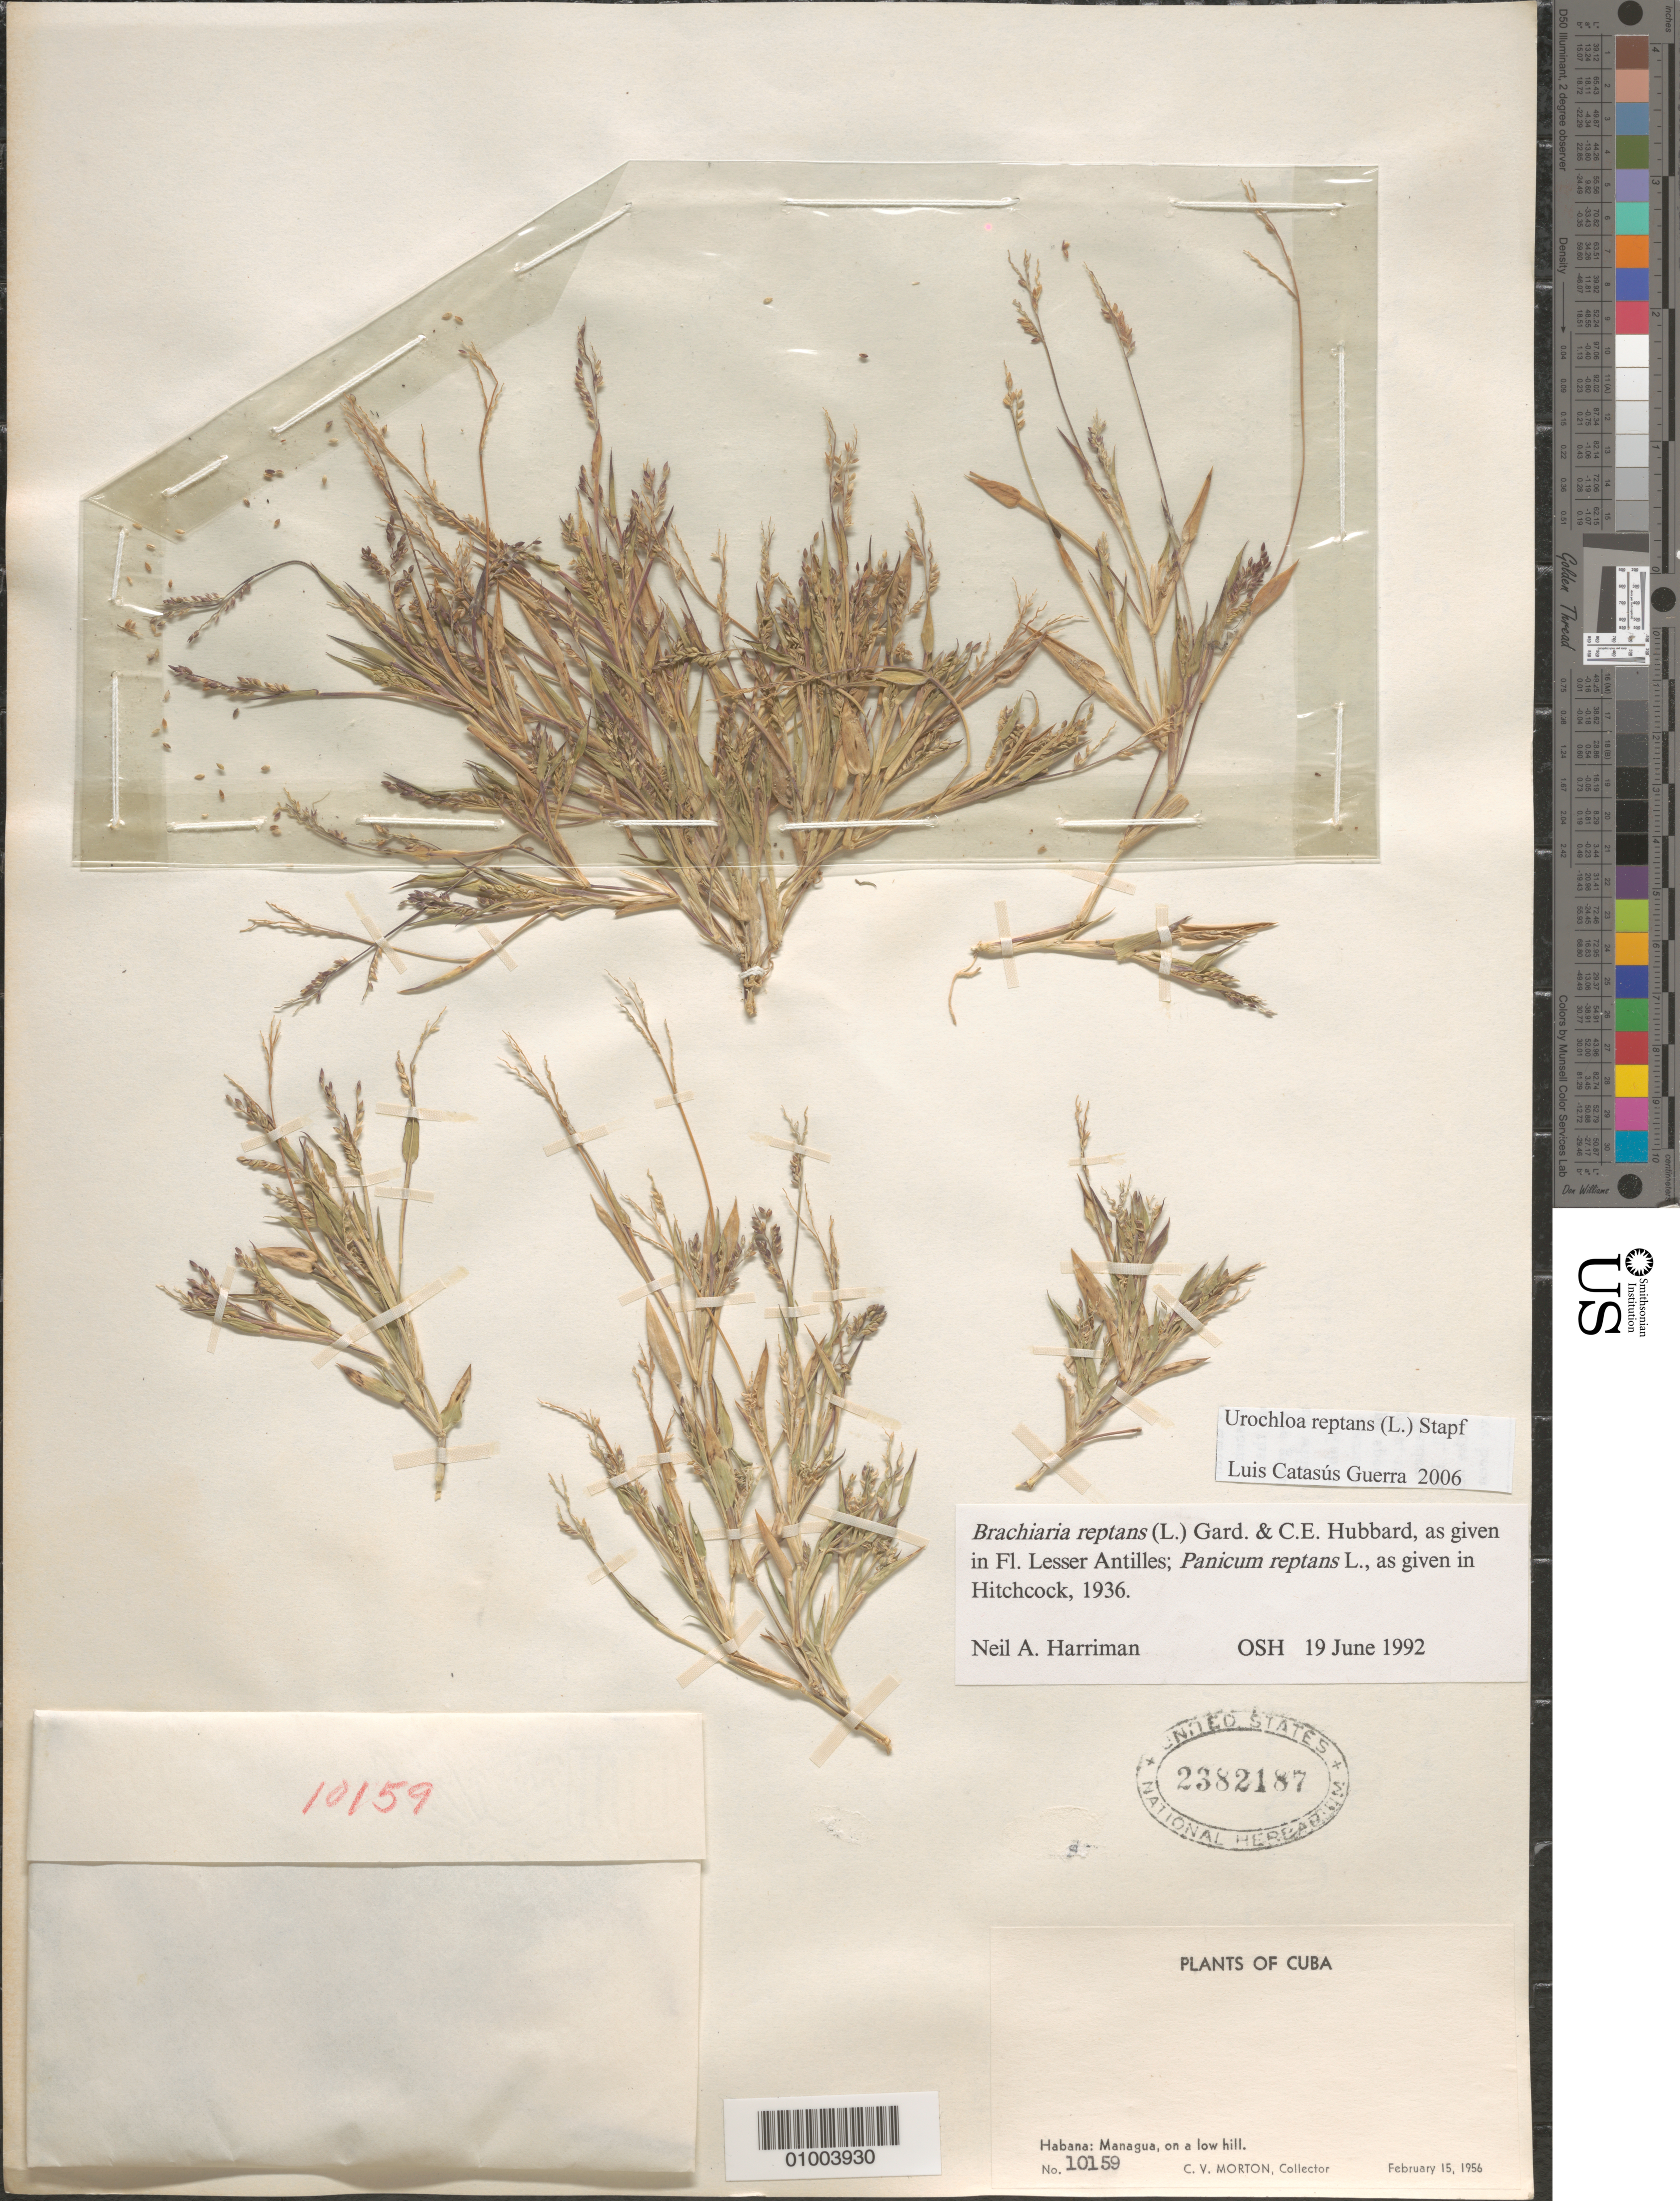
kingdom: Plantae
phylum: Tracheophyta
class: Liliopsida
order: Poales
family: Poaceae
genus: Urochloa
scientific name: Urochloa reptans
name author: (L.) Stapf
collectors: C. V. Morton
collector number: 10159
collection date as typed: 15 Feb 1956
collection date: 1956-02-15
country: Cuba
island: Cuba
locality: Habana: Managua, on a low hill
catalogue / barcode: US 2382187